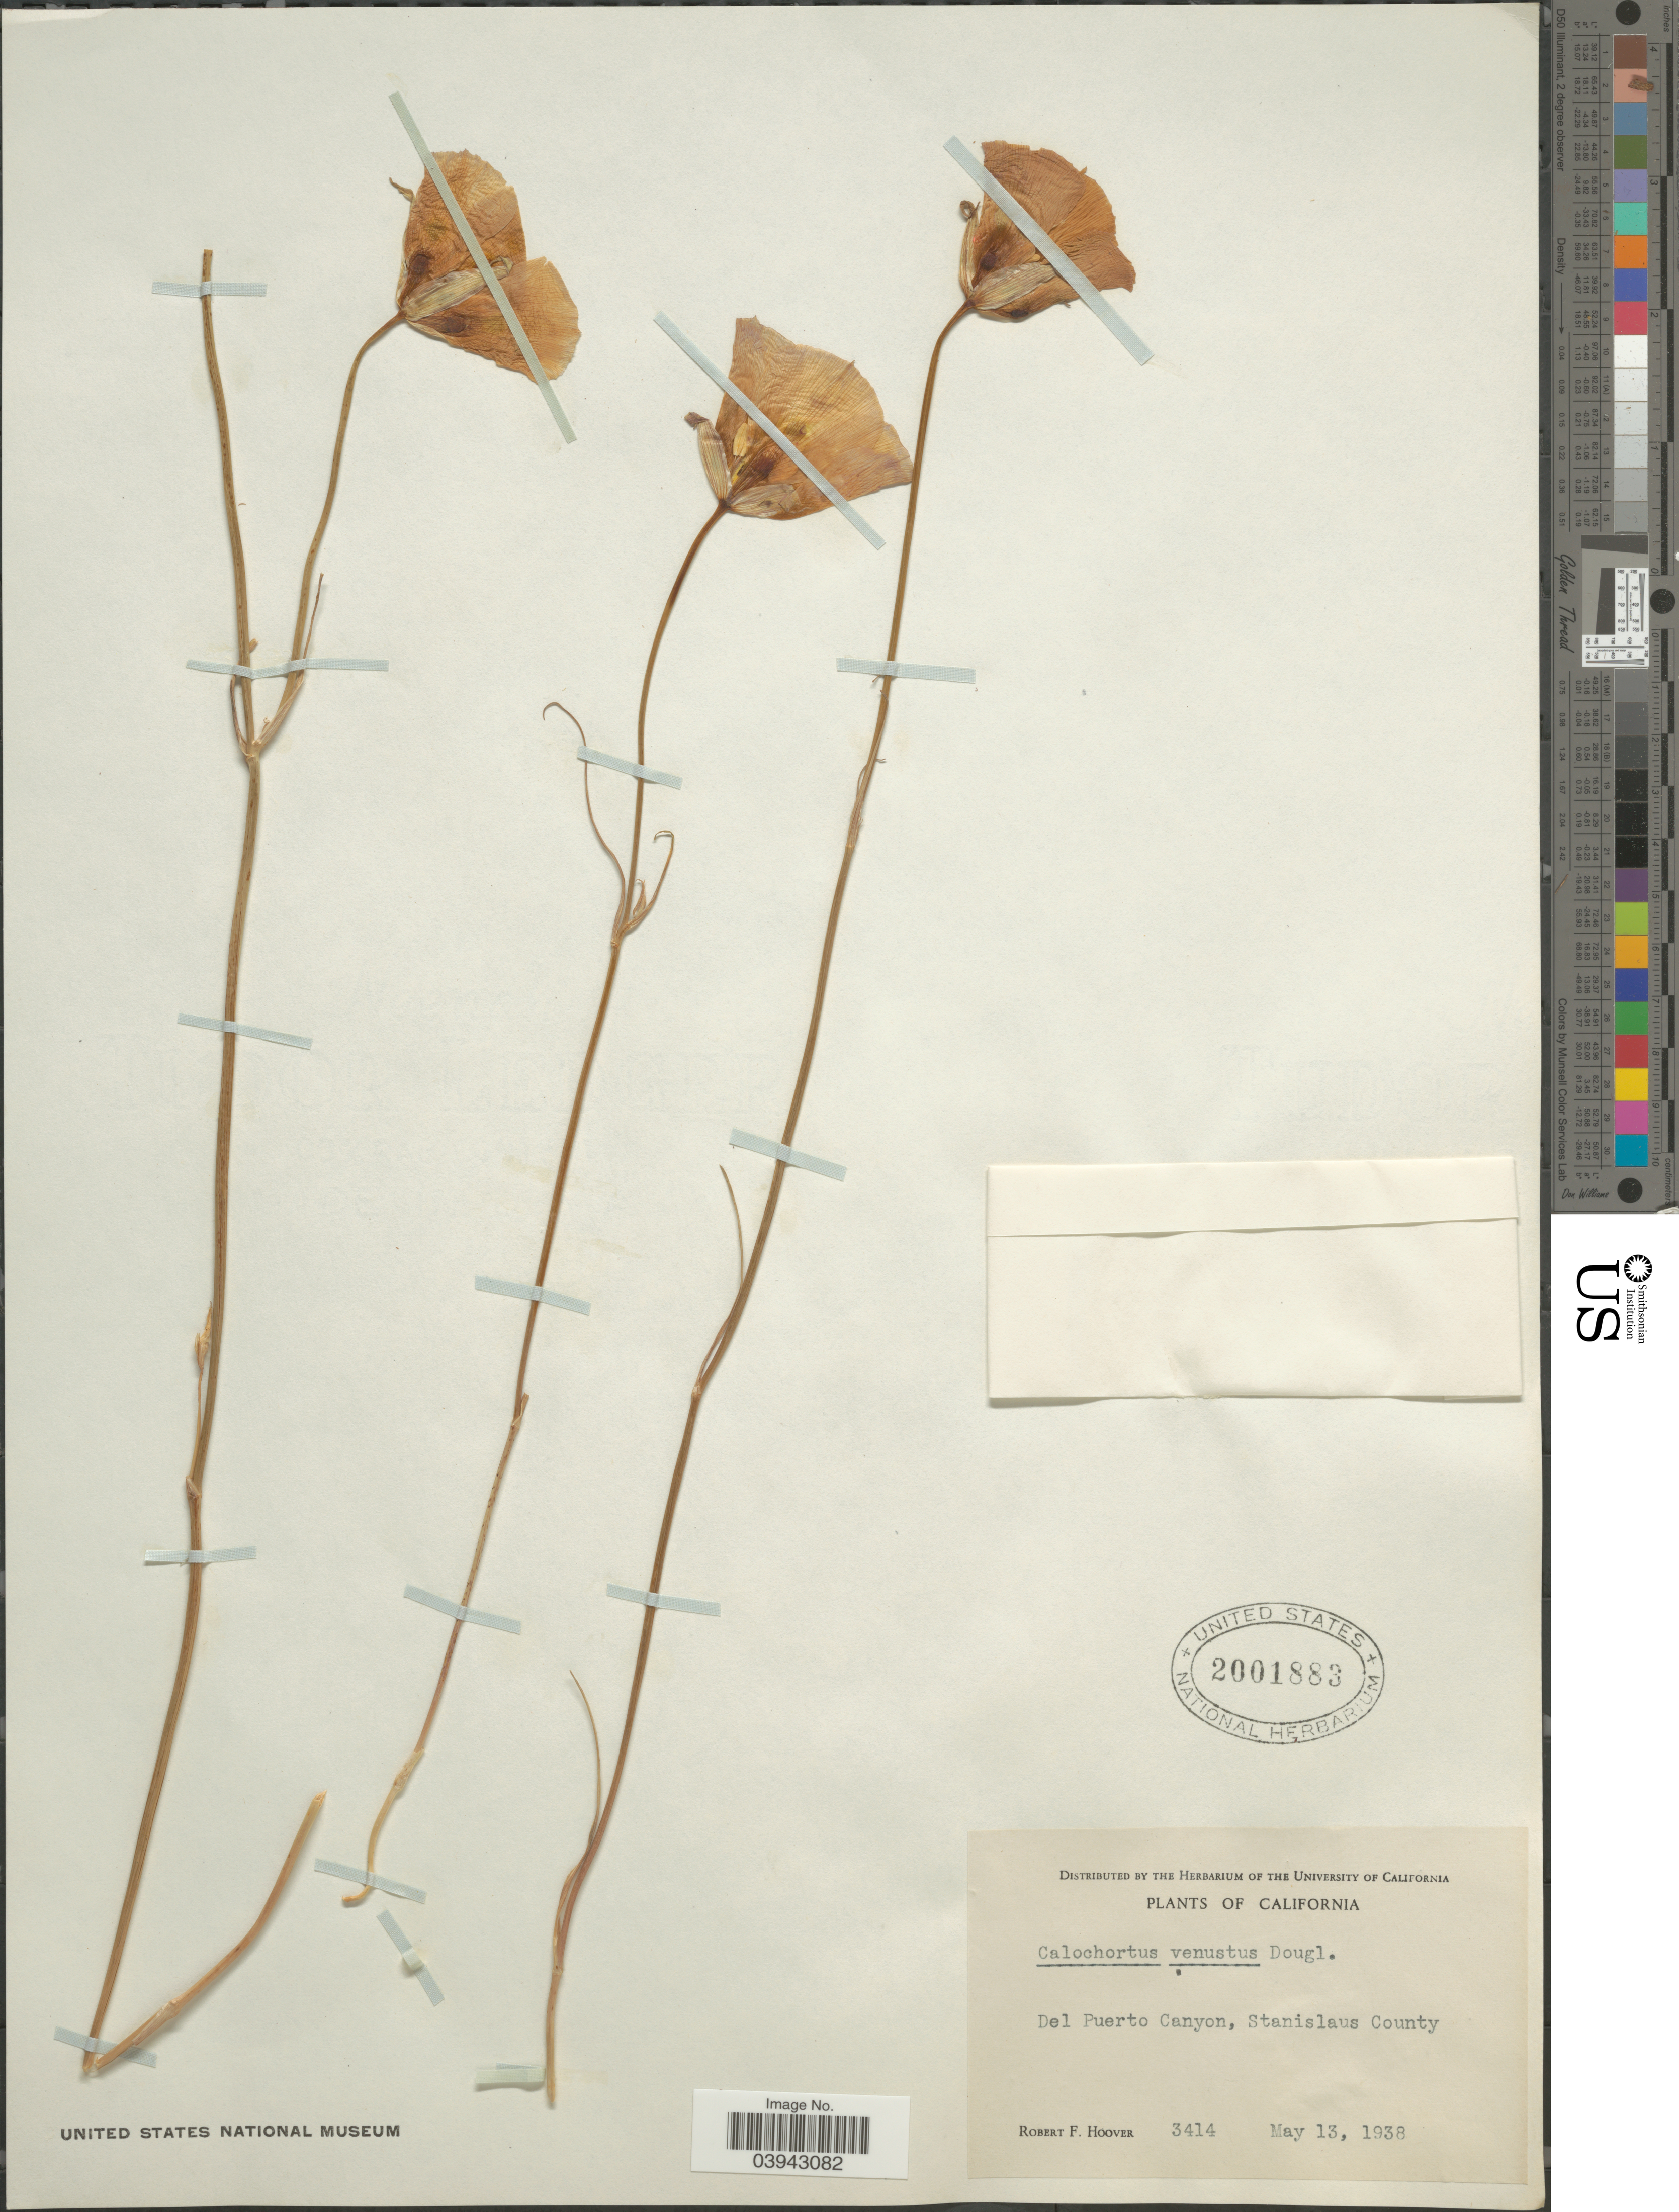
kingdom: Plantae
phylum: Tracheophyta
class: Liliopsida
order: Liliales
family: Liliaceae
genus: Calochortus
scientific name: Calochortus venustus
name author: Douglas ex Benth.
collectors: R. F. Hoover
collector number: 3414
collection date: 1938-05-13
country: United States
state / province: California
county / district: Stanislaus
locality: Del Puerto Canyon, Stanislaus County.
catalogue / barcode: US 2001883